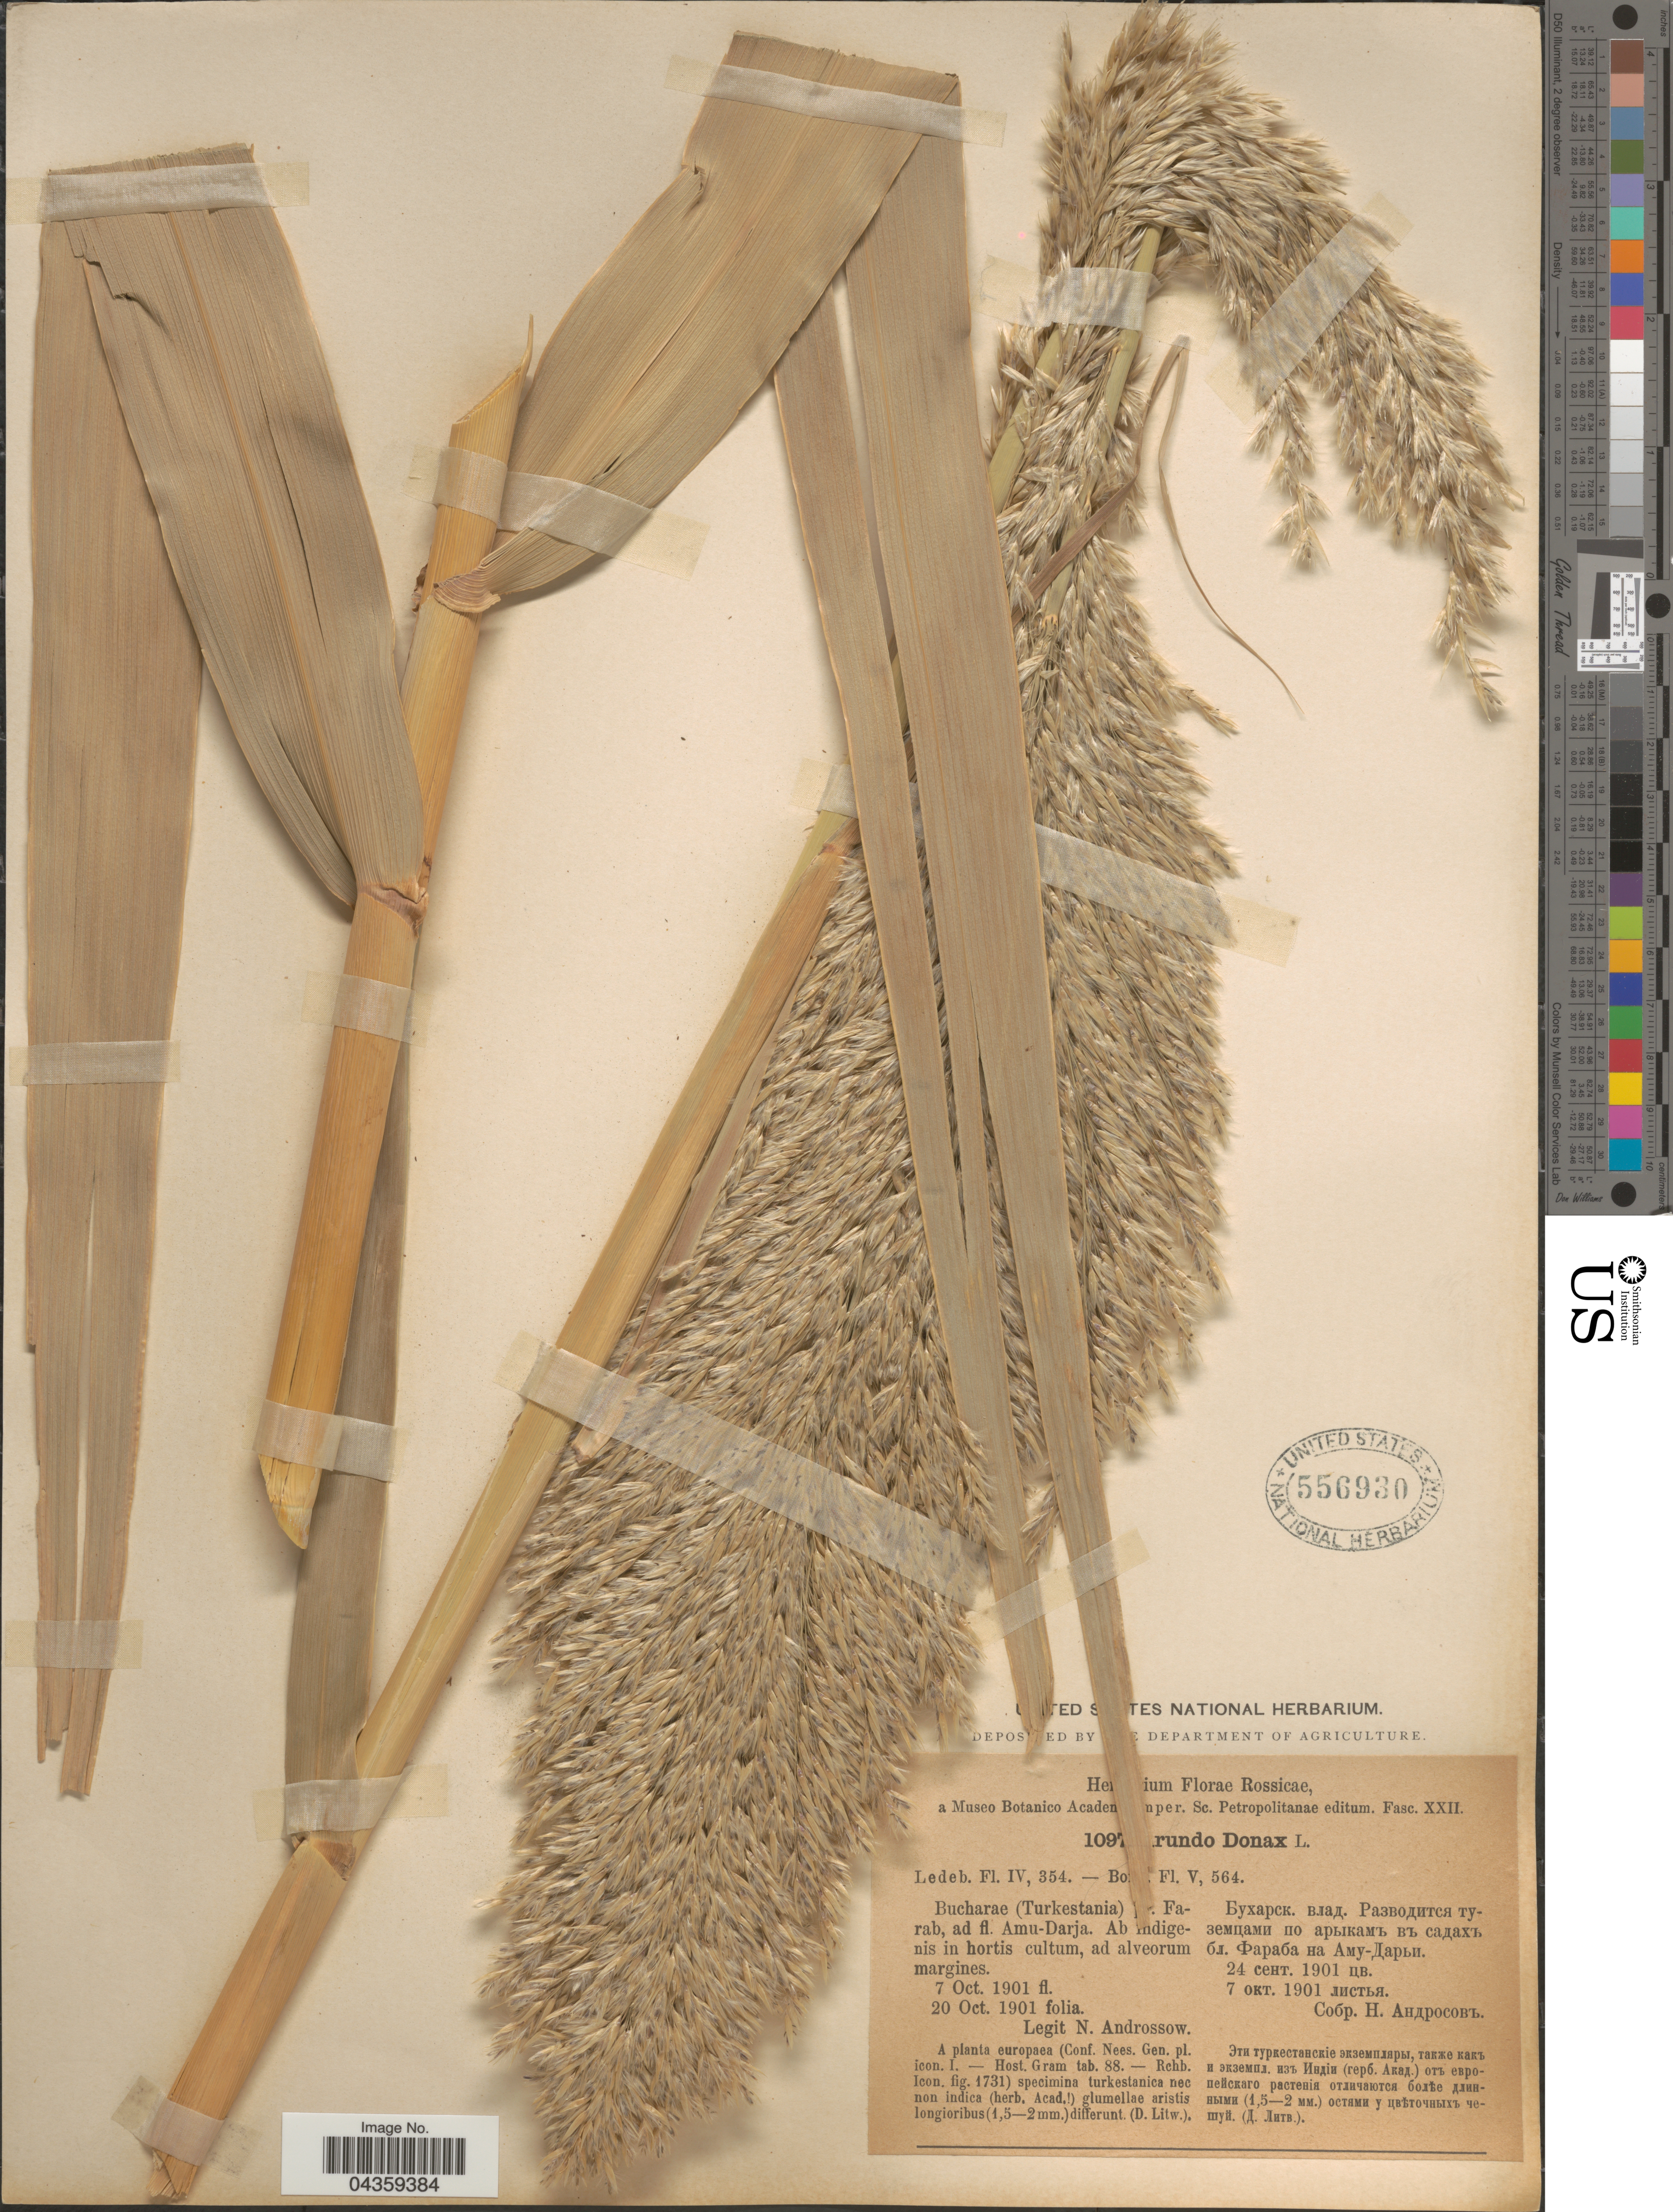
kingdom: Plantae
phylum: Tracheophyta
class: Liliopsida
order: Poales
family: Poaceae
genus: Arundo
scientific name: Arundo donax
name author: L.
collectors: N. Androssov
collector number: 1097!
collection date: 1901-10-07/1901-10-20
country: Turkmenistan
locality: Rossicae. Bucharae (Turkestania) [illegible text]. Farab, ad fl. Amu-Darja.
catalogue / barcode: US 556930